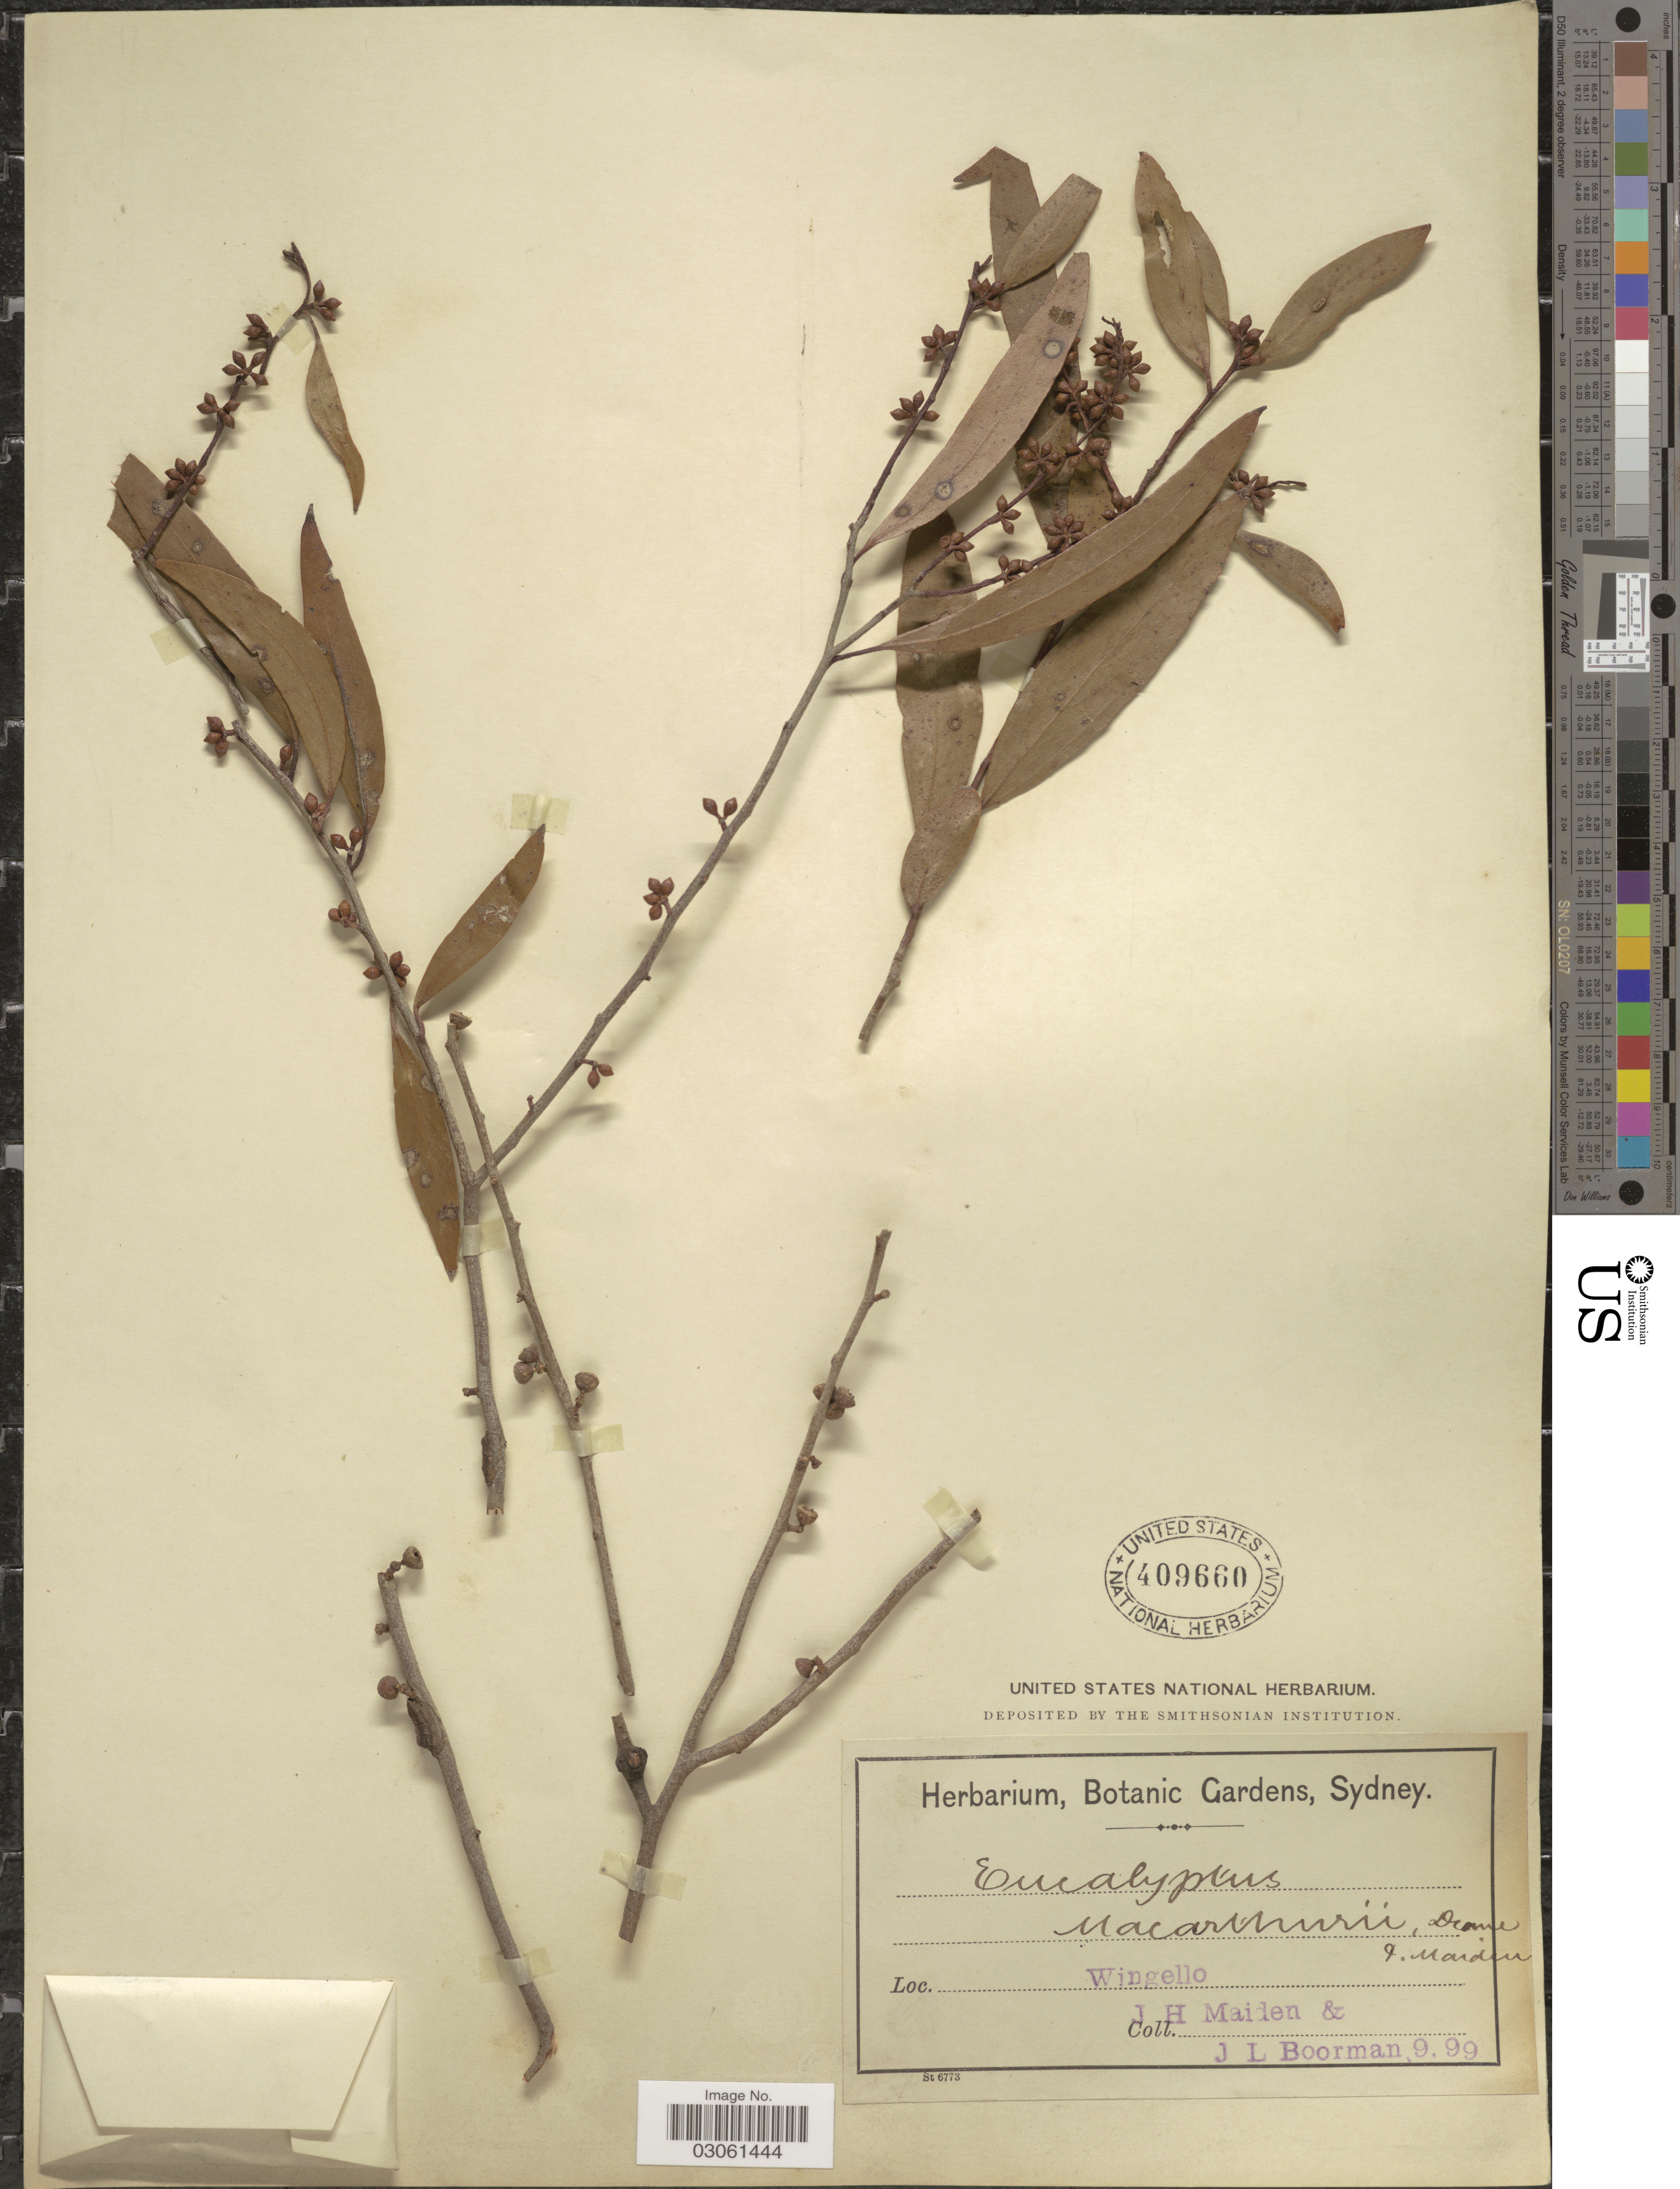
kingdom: Plantae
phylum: Tracheophyta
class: Magnoliopsida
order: Myrtales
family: Myrtaceae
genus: Eucalyptus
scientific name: Eucalyptus macarthurii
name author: H. Deane & Maiden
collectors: J. Maiden & J. Boorman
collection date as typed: Transcribed d/m/y: /9/99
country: Australia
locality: Wingello.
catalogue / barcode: US 409660